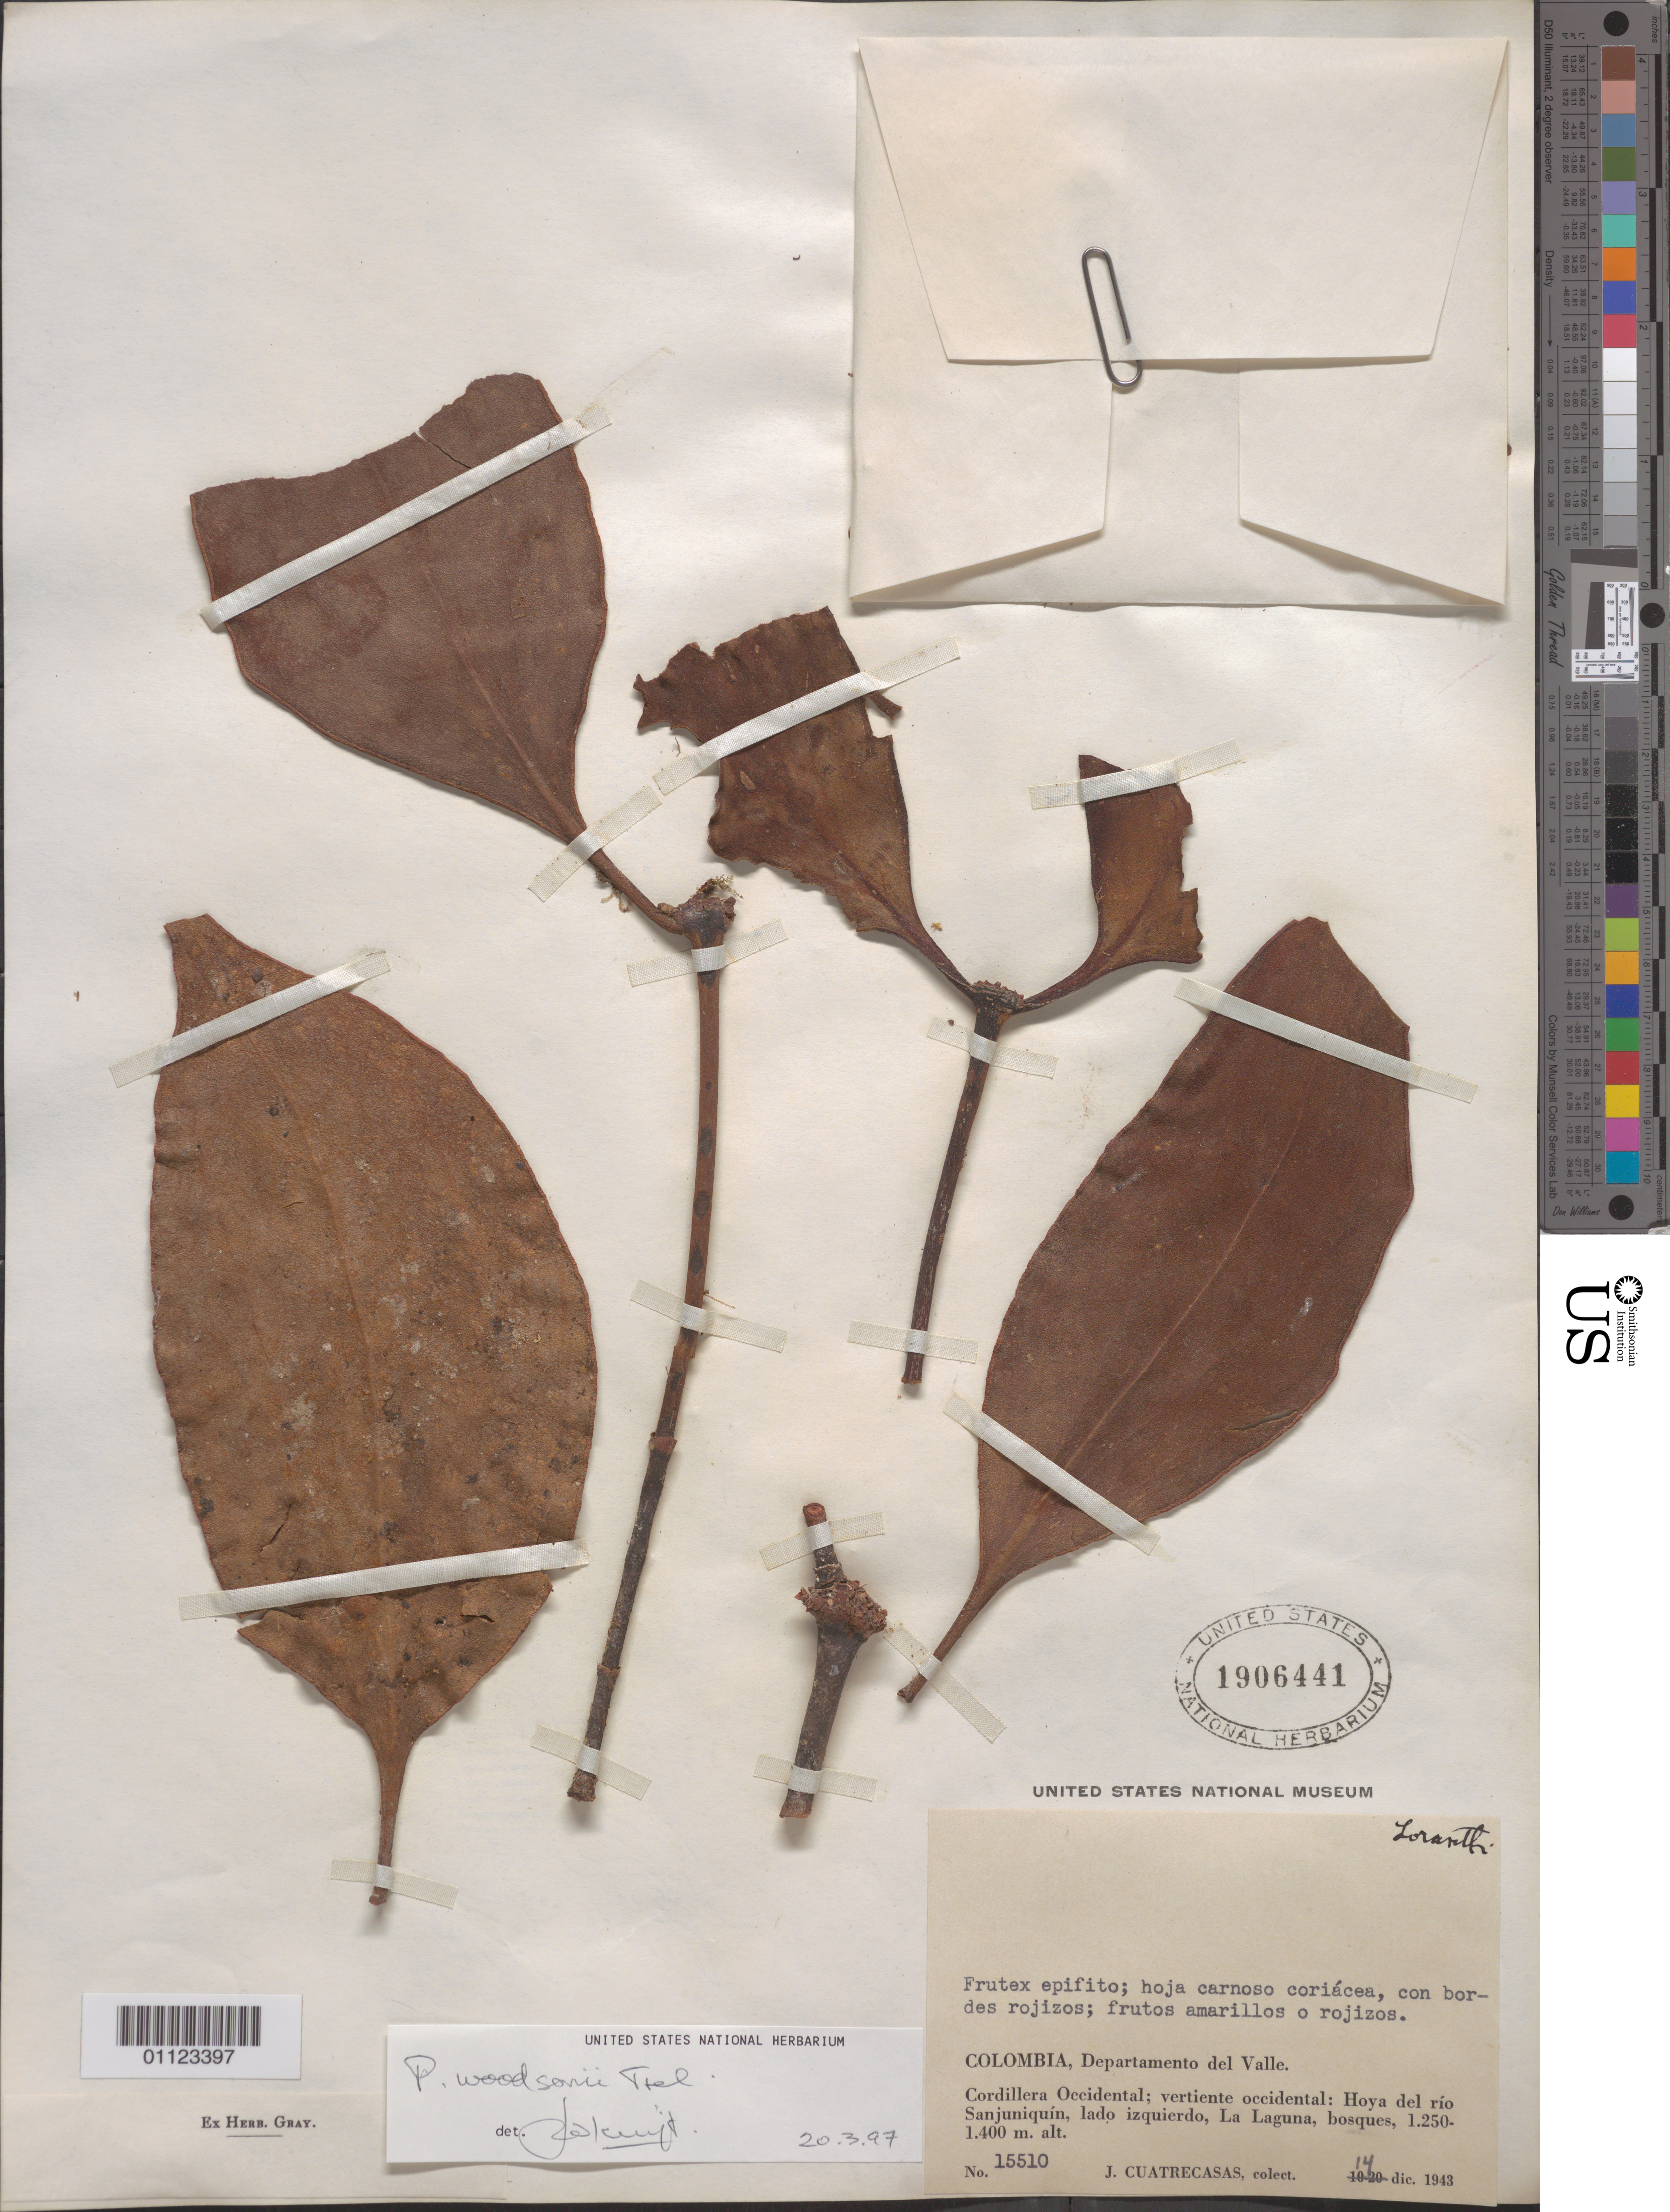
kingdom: Plantae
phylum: Tracheophyta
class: Magnoliopsida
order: Santalales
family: Viscaceae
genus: Phoradendron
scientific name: Phoradendron woodsonii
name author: Trel.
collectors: J. Cuatrecasas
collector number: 15510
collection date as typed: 13 Dec 1943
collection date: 1943-12-13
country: Colombia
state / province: Valle del Cauca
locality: Cordillera Occidental; vertiente occidental: hoya del río Sanquininí, lado izquierdo, La Laguna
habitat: bosques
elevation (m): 1250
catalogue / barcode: US 1906441